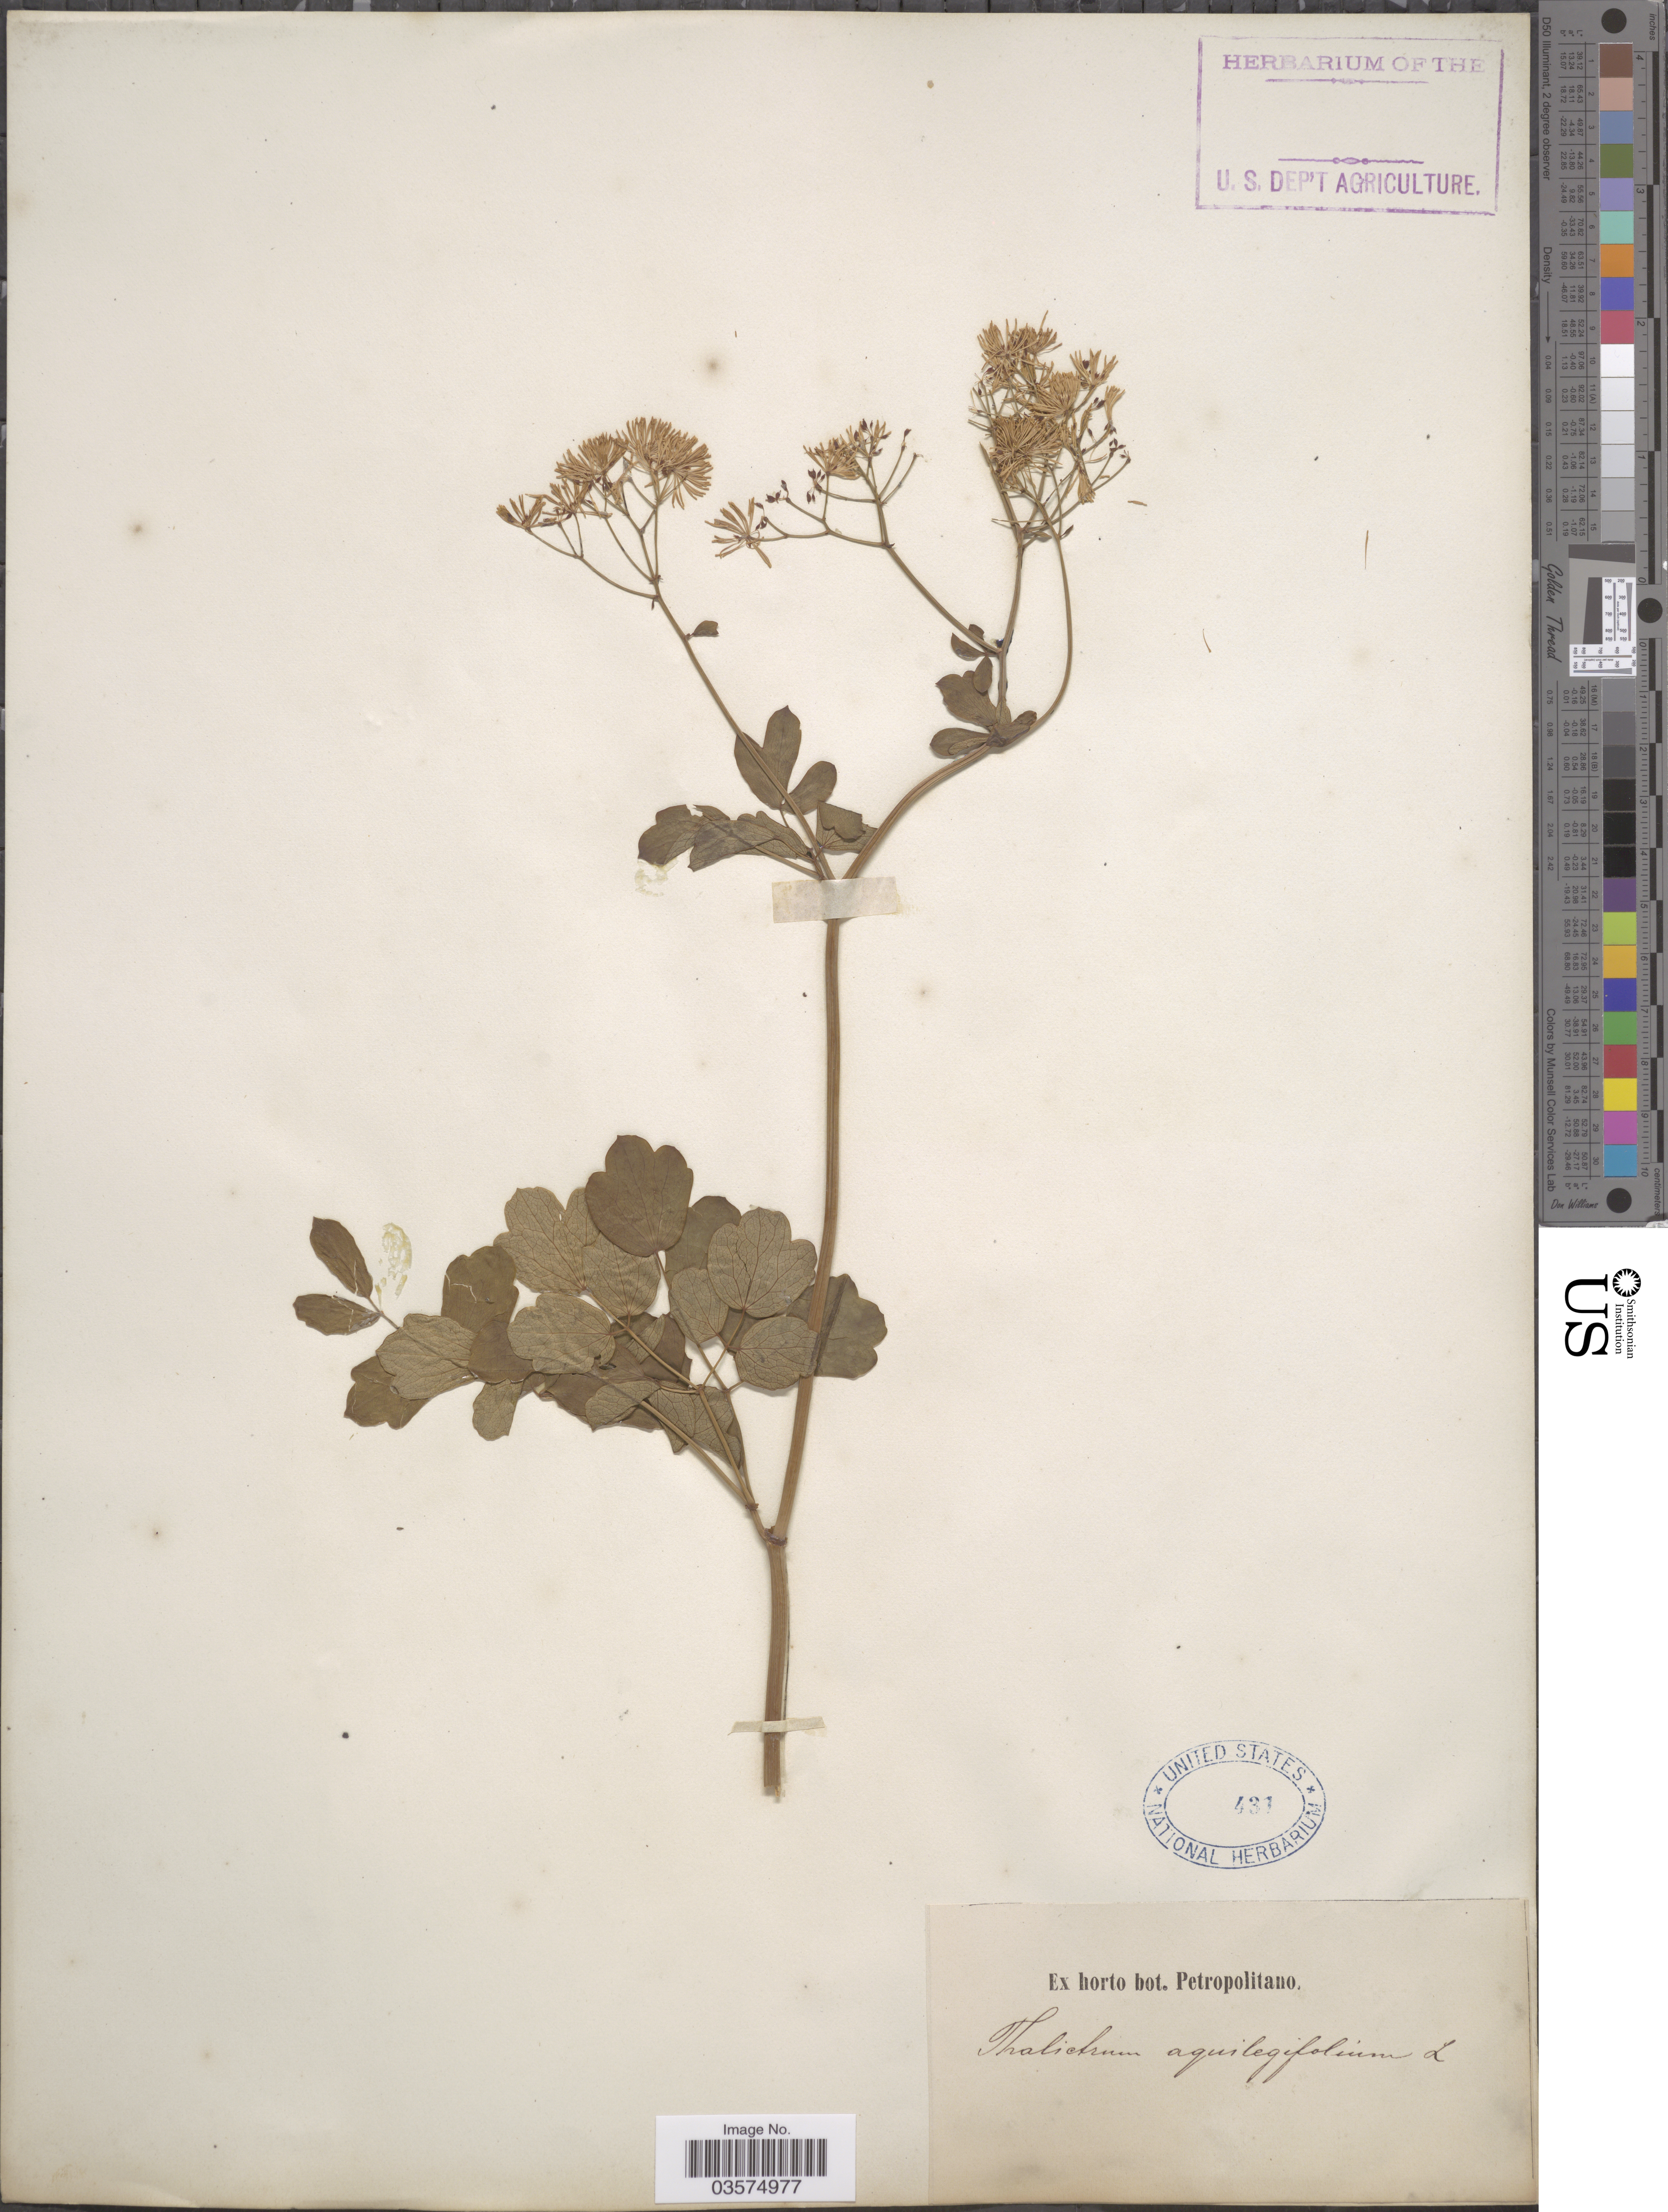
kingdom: Plantae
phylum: Tracheophyta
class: Magnoliopsida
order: Ranunculales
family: Ranunculaceae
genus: Thalictrum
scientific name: Thalictrum aquilegifolium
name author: L.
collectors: ex Horto Bot. Petropolitano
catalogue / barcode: US 431